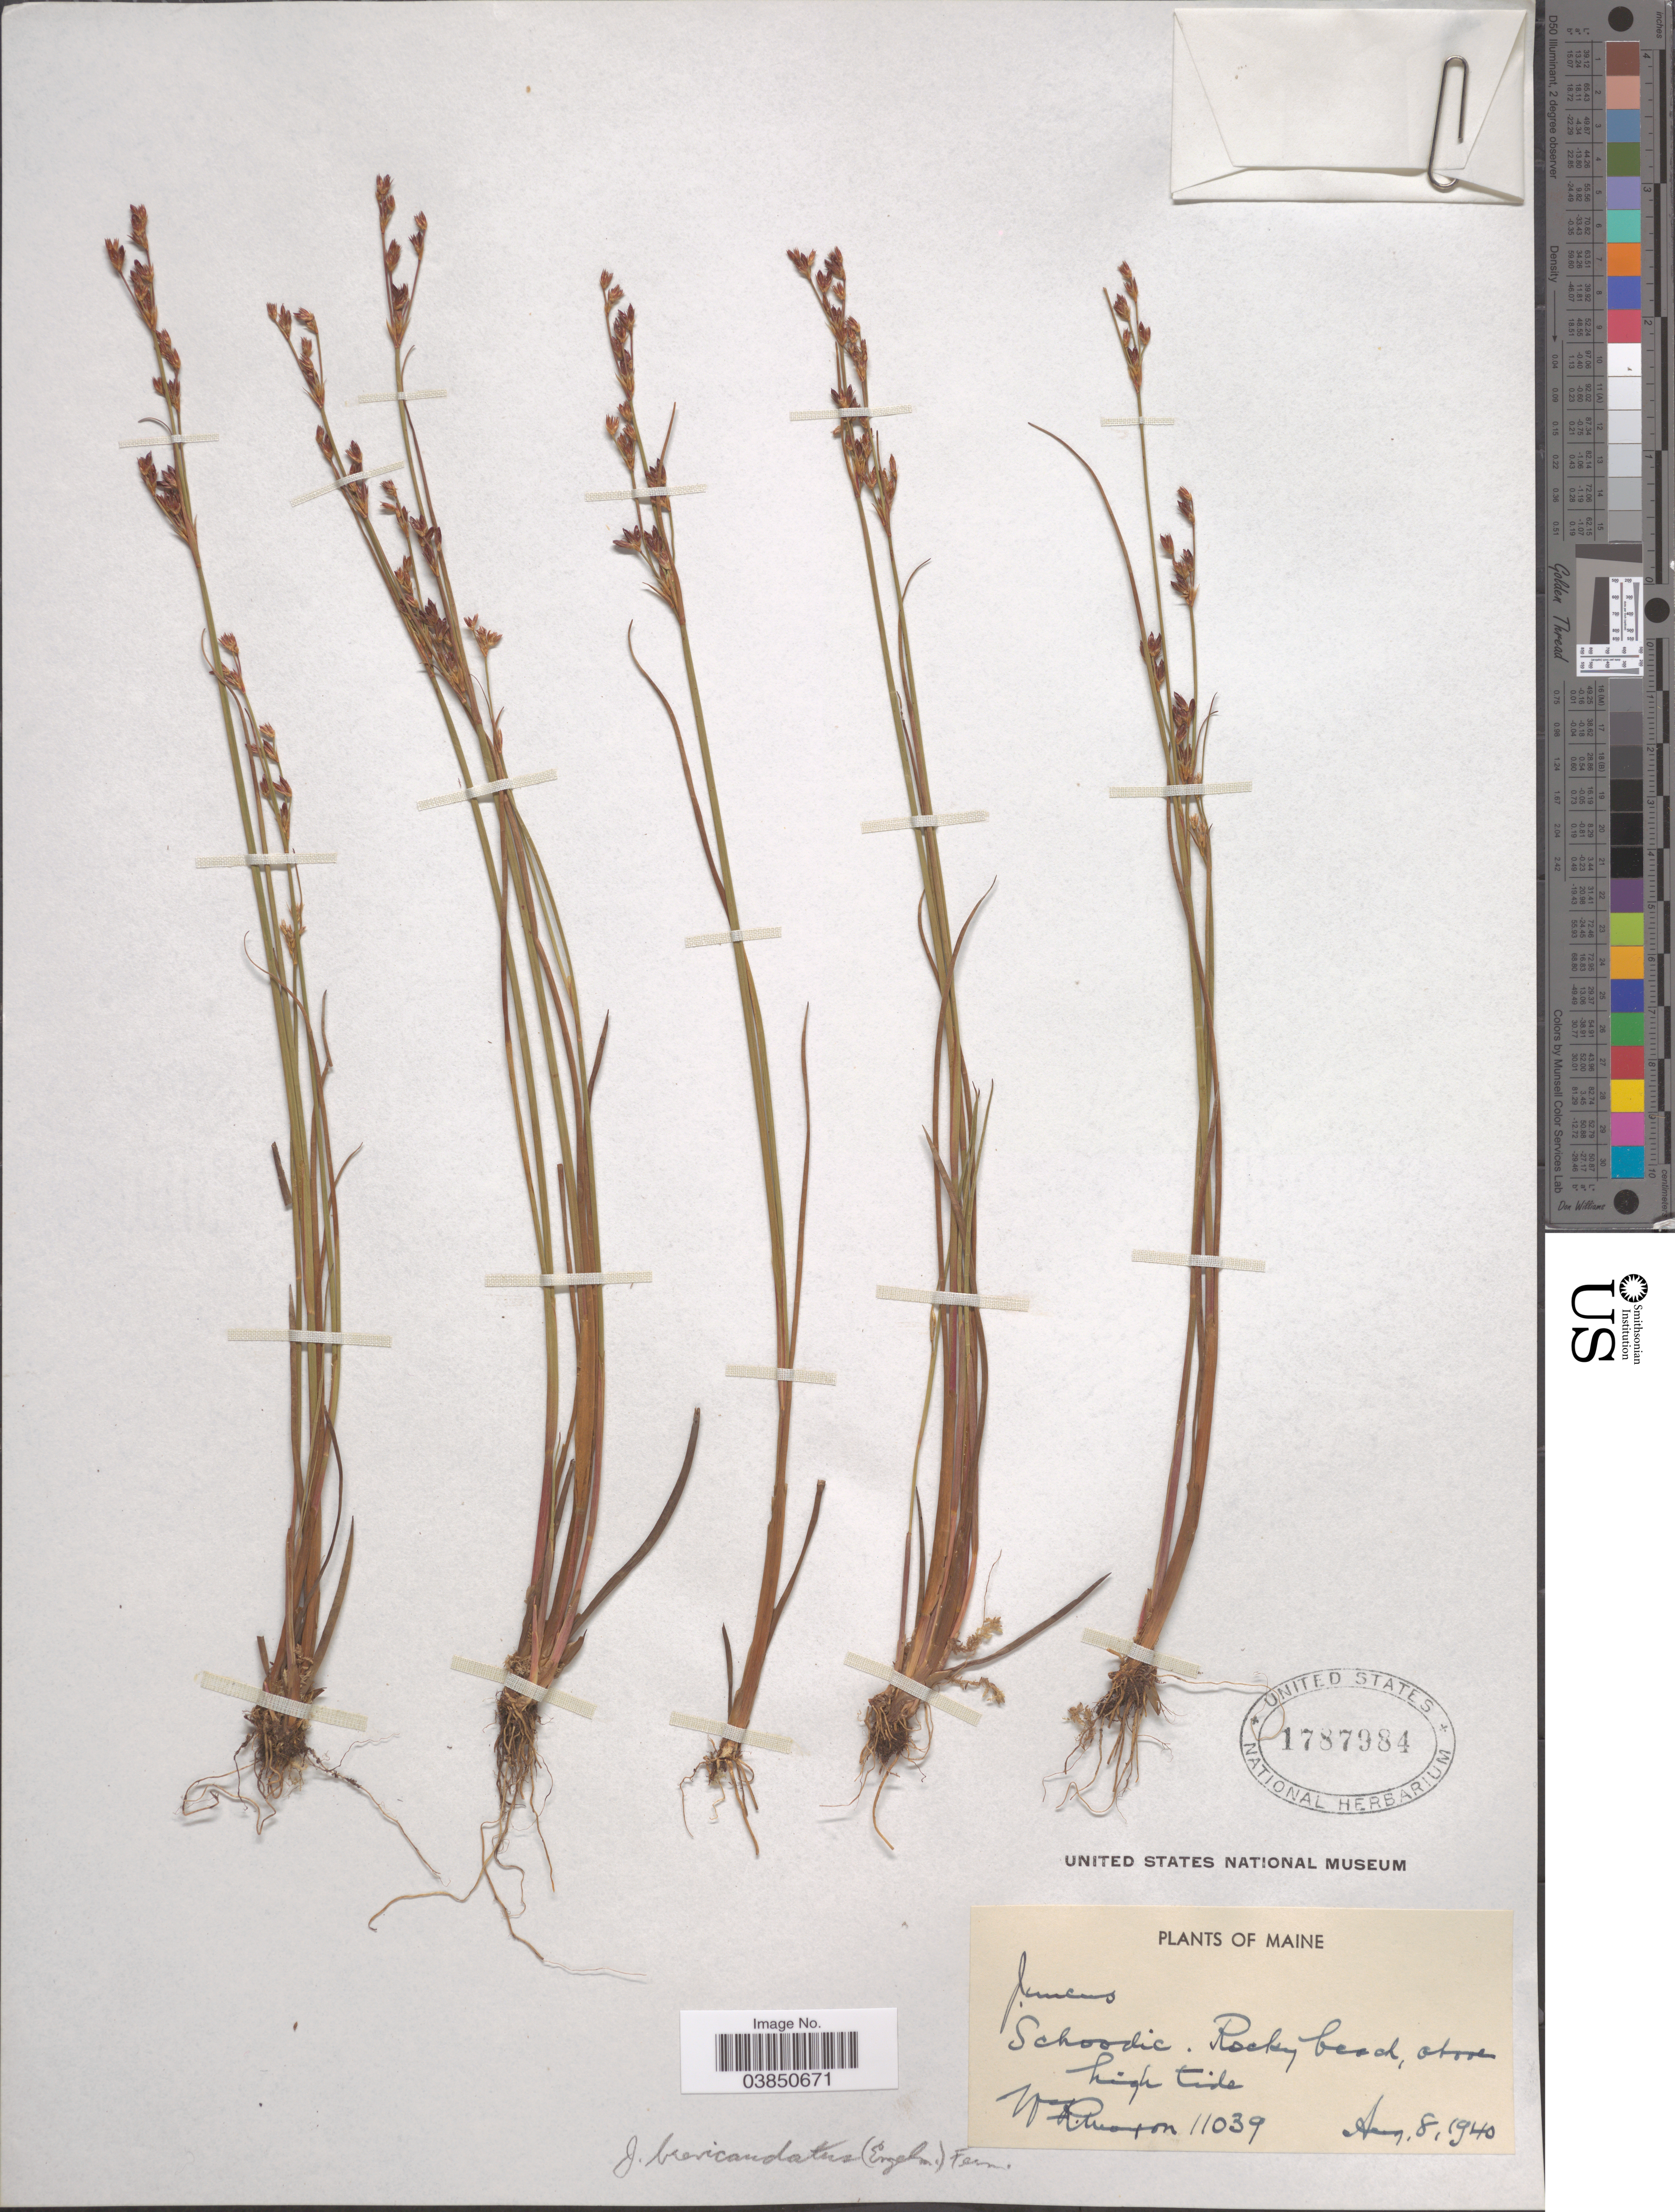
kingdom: Plantae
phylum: Tracheophyta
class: Liliopsida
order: Poales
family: Juncaceae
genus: Juncus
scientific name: Juncus brevicaudatus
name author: (Engelm.) Fernald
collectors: W. R. Maxon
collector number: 11039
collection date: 1940-08-08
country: United States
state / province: Maine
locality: Schoodic.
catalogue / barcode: US 1787984